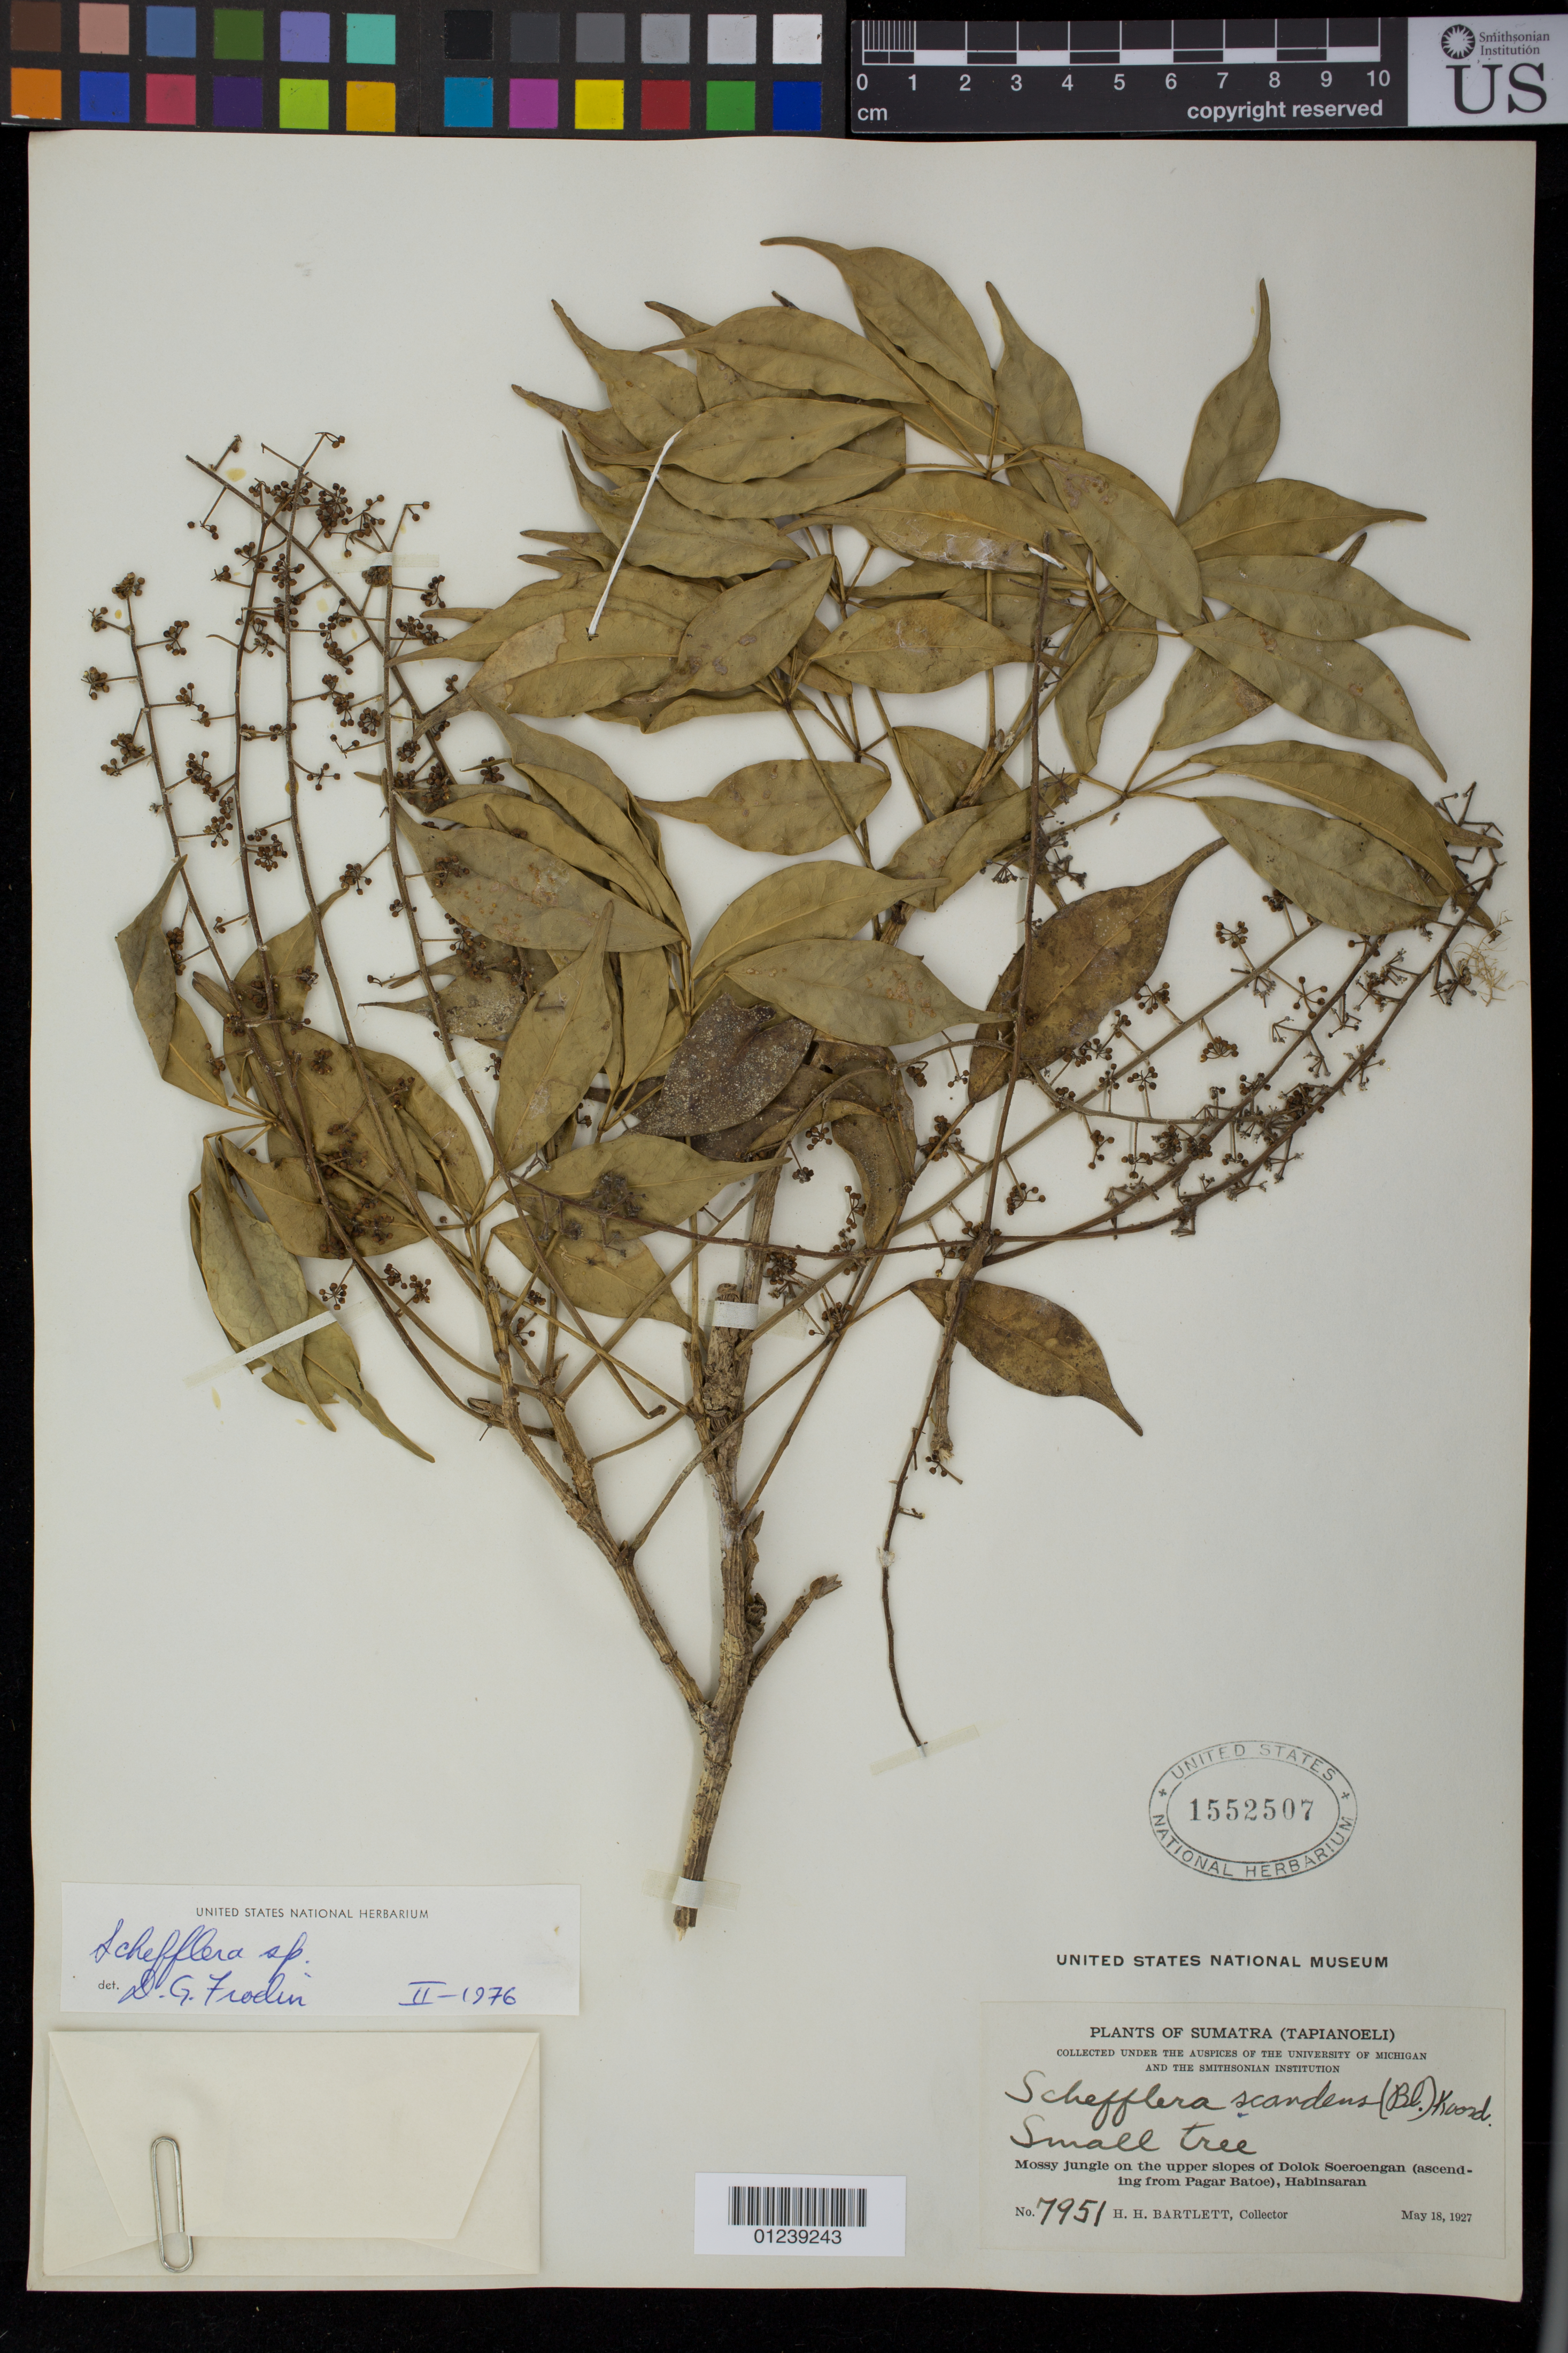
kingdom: Plantae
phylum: Tracheophyta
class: Magnoliopsida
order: Apiales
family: Araliaceae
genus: Schefflera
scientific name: Schefflera sp.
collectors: H. H. Bartlett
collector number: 7951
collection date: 1927-05-18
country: Indonesia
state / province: Sumatra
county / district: Sumatera Utara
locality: Tapianoeli [Tapanuli]. Upper slopes of Dolok Soeroengan [Dolok Surungan] (ascending from Pagar Batoe [Batu]), Habinsaran.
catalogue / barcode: US 1552507